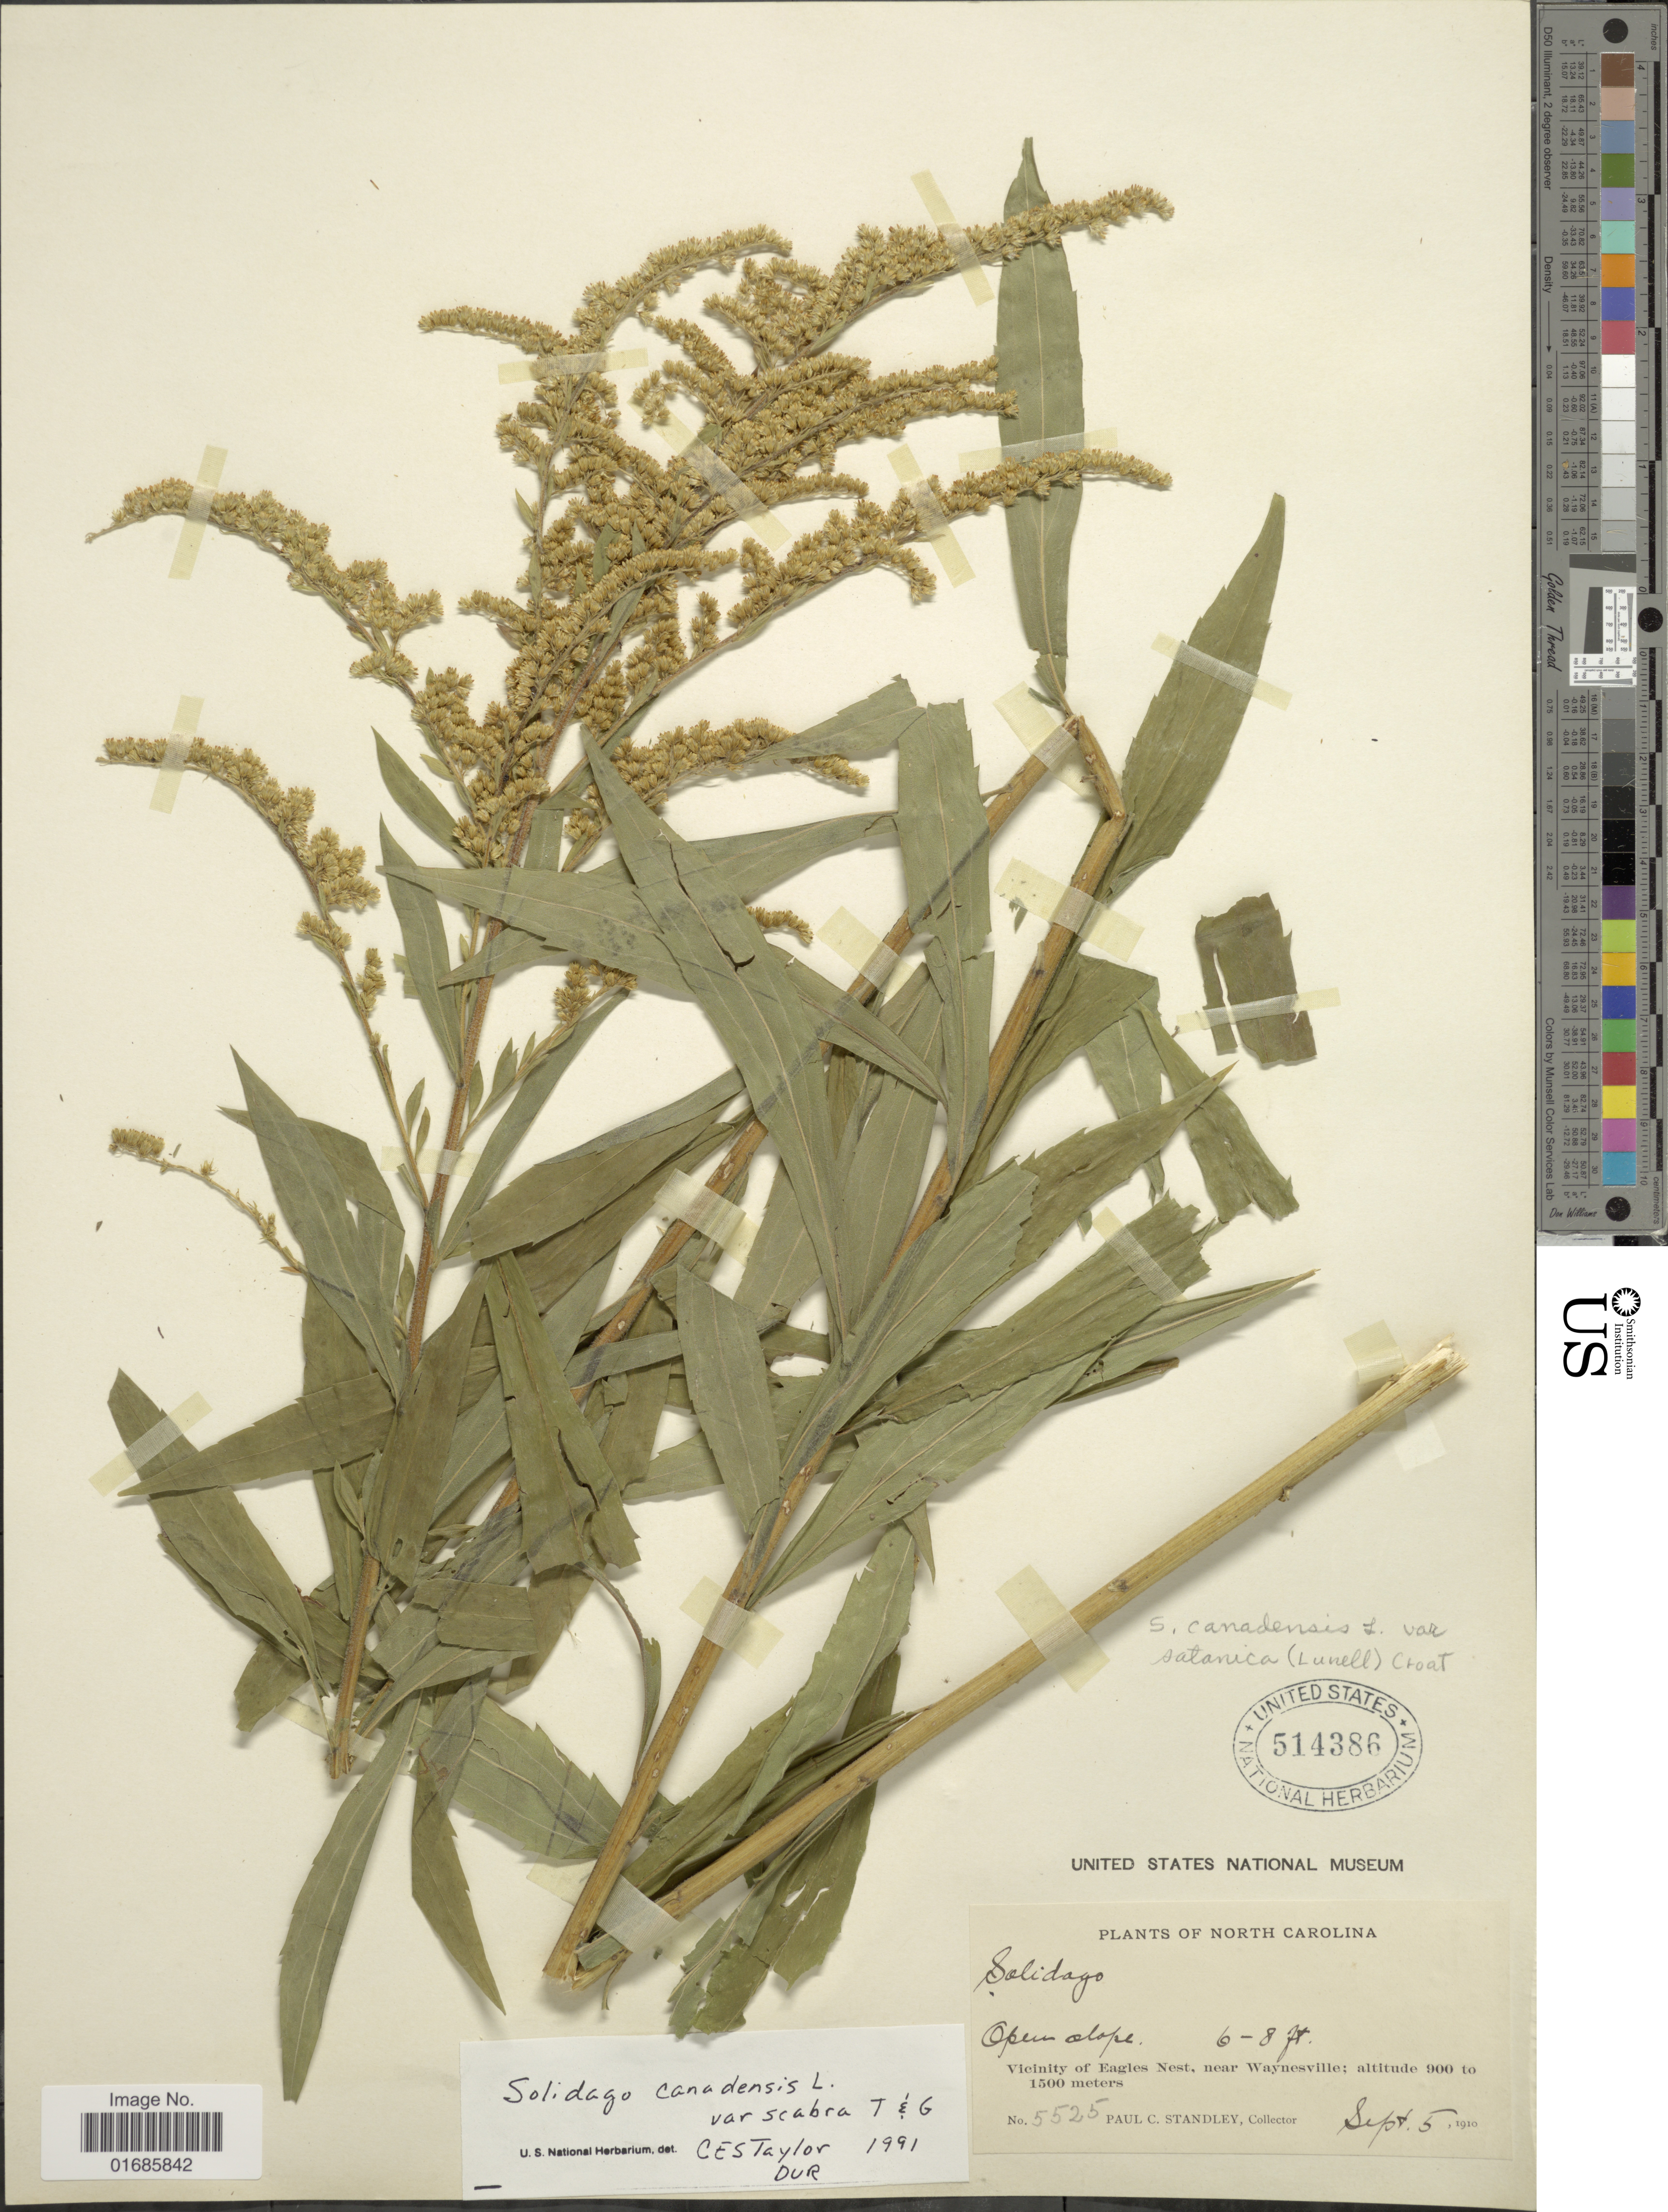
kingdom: Plantae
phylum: Tracheophyta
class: Magnoliopsida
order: Asterales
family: Asteraceae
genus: Solidago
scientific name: Solidago canadensis var. scabra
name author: (Muhl. ex Willd.) Torr. & A. Gray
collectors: P. C. Standley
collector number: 5525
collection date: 1910-09-05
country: United States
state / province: North Carolina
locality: Vicinity of Eagles Nest, near Waynesville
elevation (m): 900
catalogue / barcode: US 514386